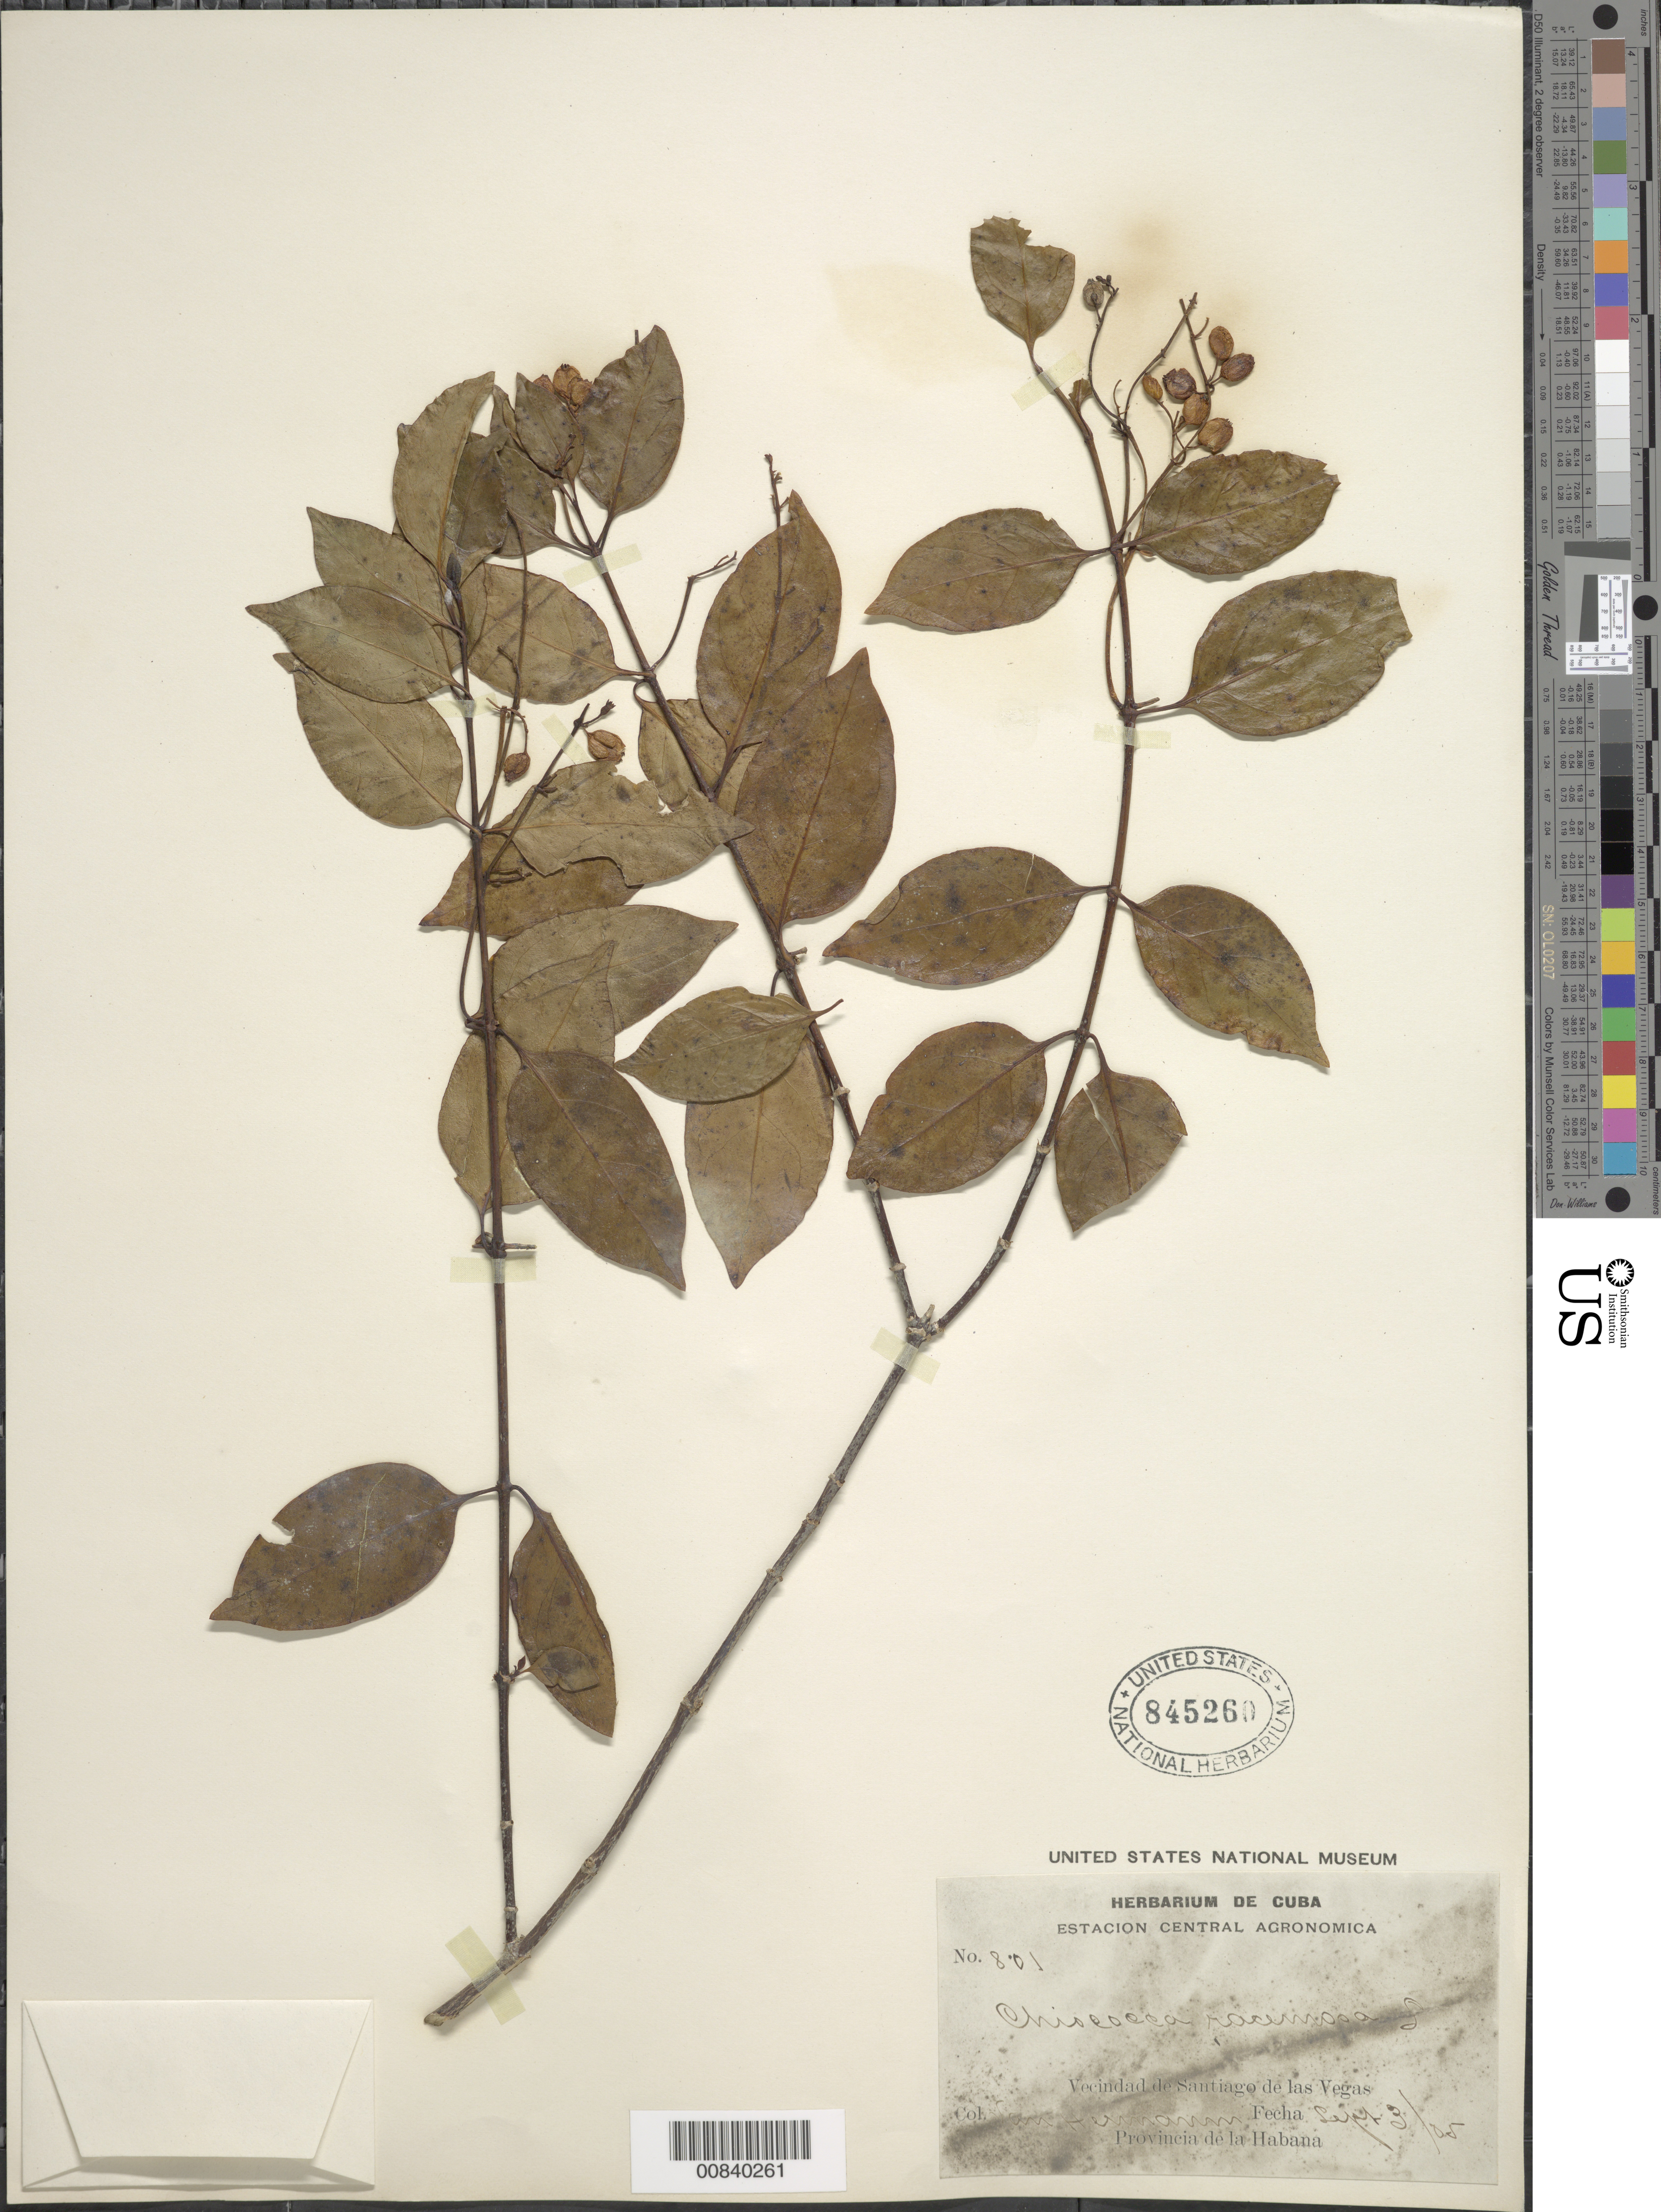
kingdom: Plantae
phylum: Tracheophyta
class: Magnoliopsida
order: Gentianales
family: Rubiaceae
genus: Chiococca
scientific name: Chiococca alba subsp. alba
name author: (L.) Hitchc.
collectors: S. Hermann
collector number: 801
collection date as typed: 03 Sep 1905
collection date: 1905-09-03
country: Cuba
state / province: La Habana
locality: Vecindad de Santiago de las Vegas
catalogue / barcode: US 845260